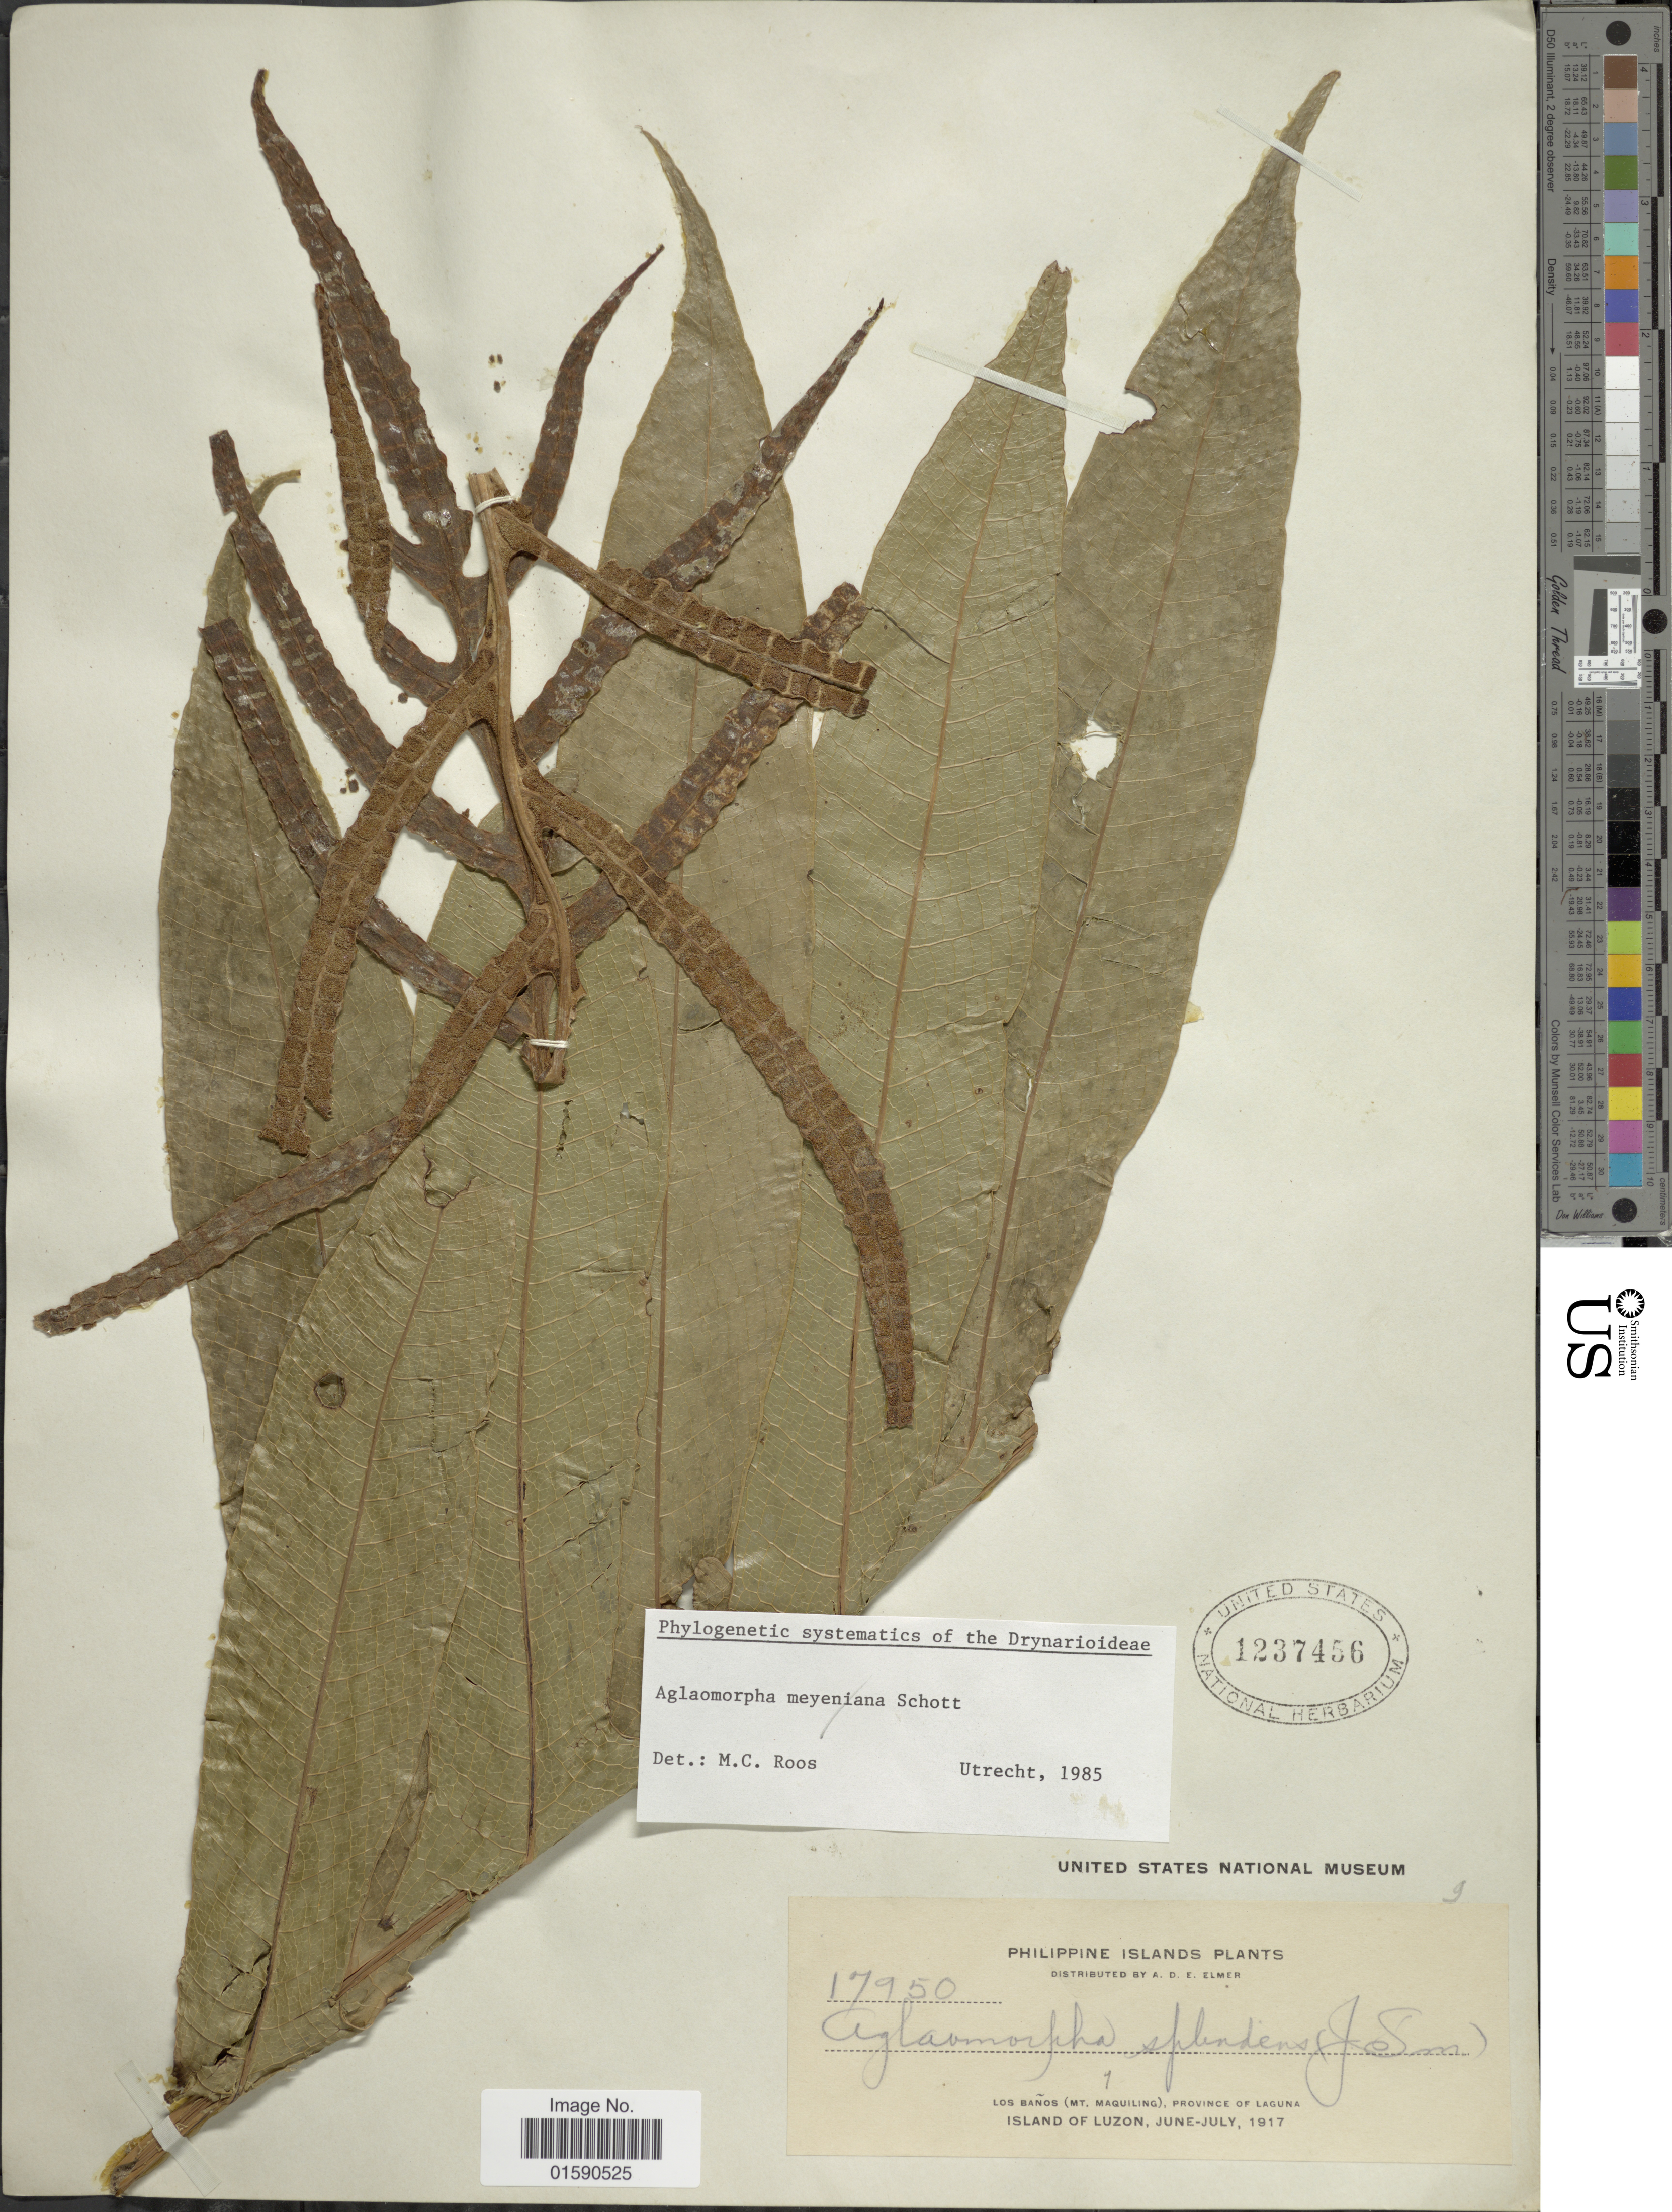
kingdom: Plantae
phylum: Tracheophyta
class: Polypodiopsida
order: Polypodiales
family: Polypodiaceae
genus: Aglaomorpha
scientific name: Aglaomorpha splendens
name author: (J. Sm.) Copel.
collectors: A. D. E. Elmer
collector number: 17950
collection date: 1917-06/1917-07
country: Philippines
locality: Los Banos (Mt. Maquiling), Province of Laguna. Island of Luzon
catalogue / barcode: US 1237456